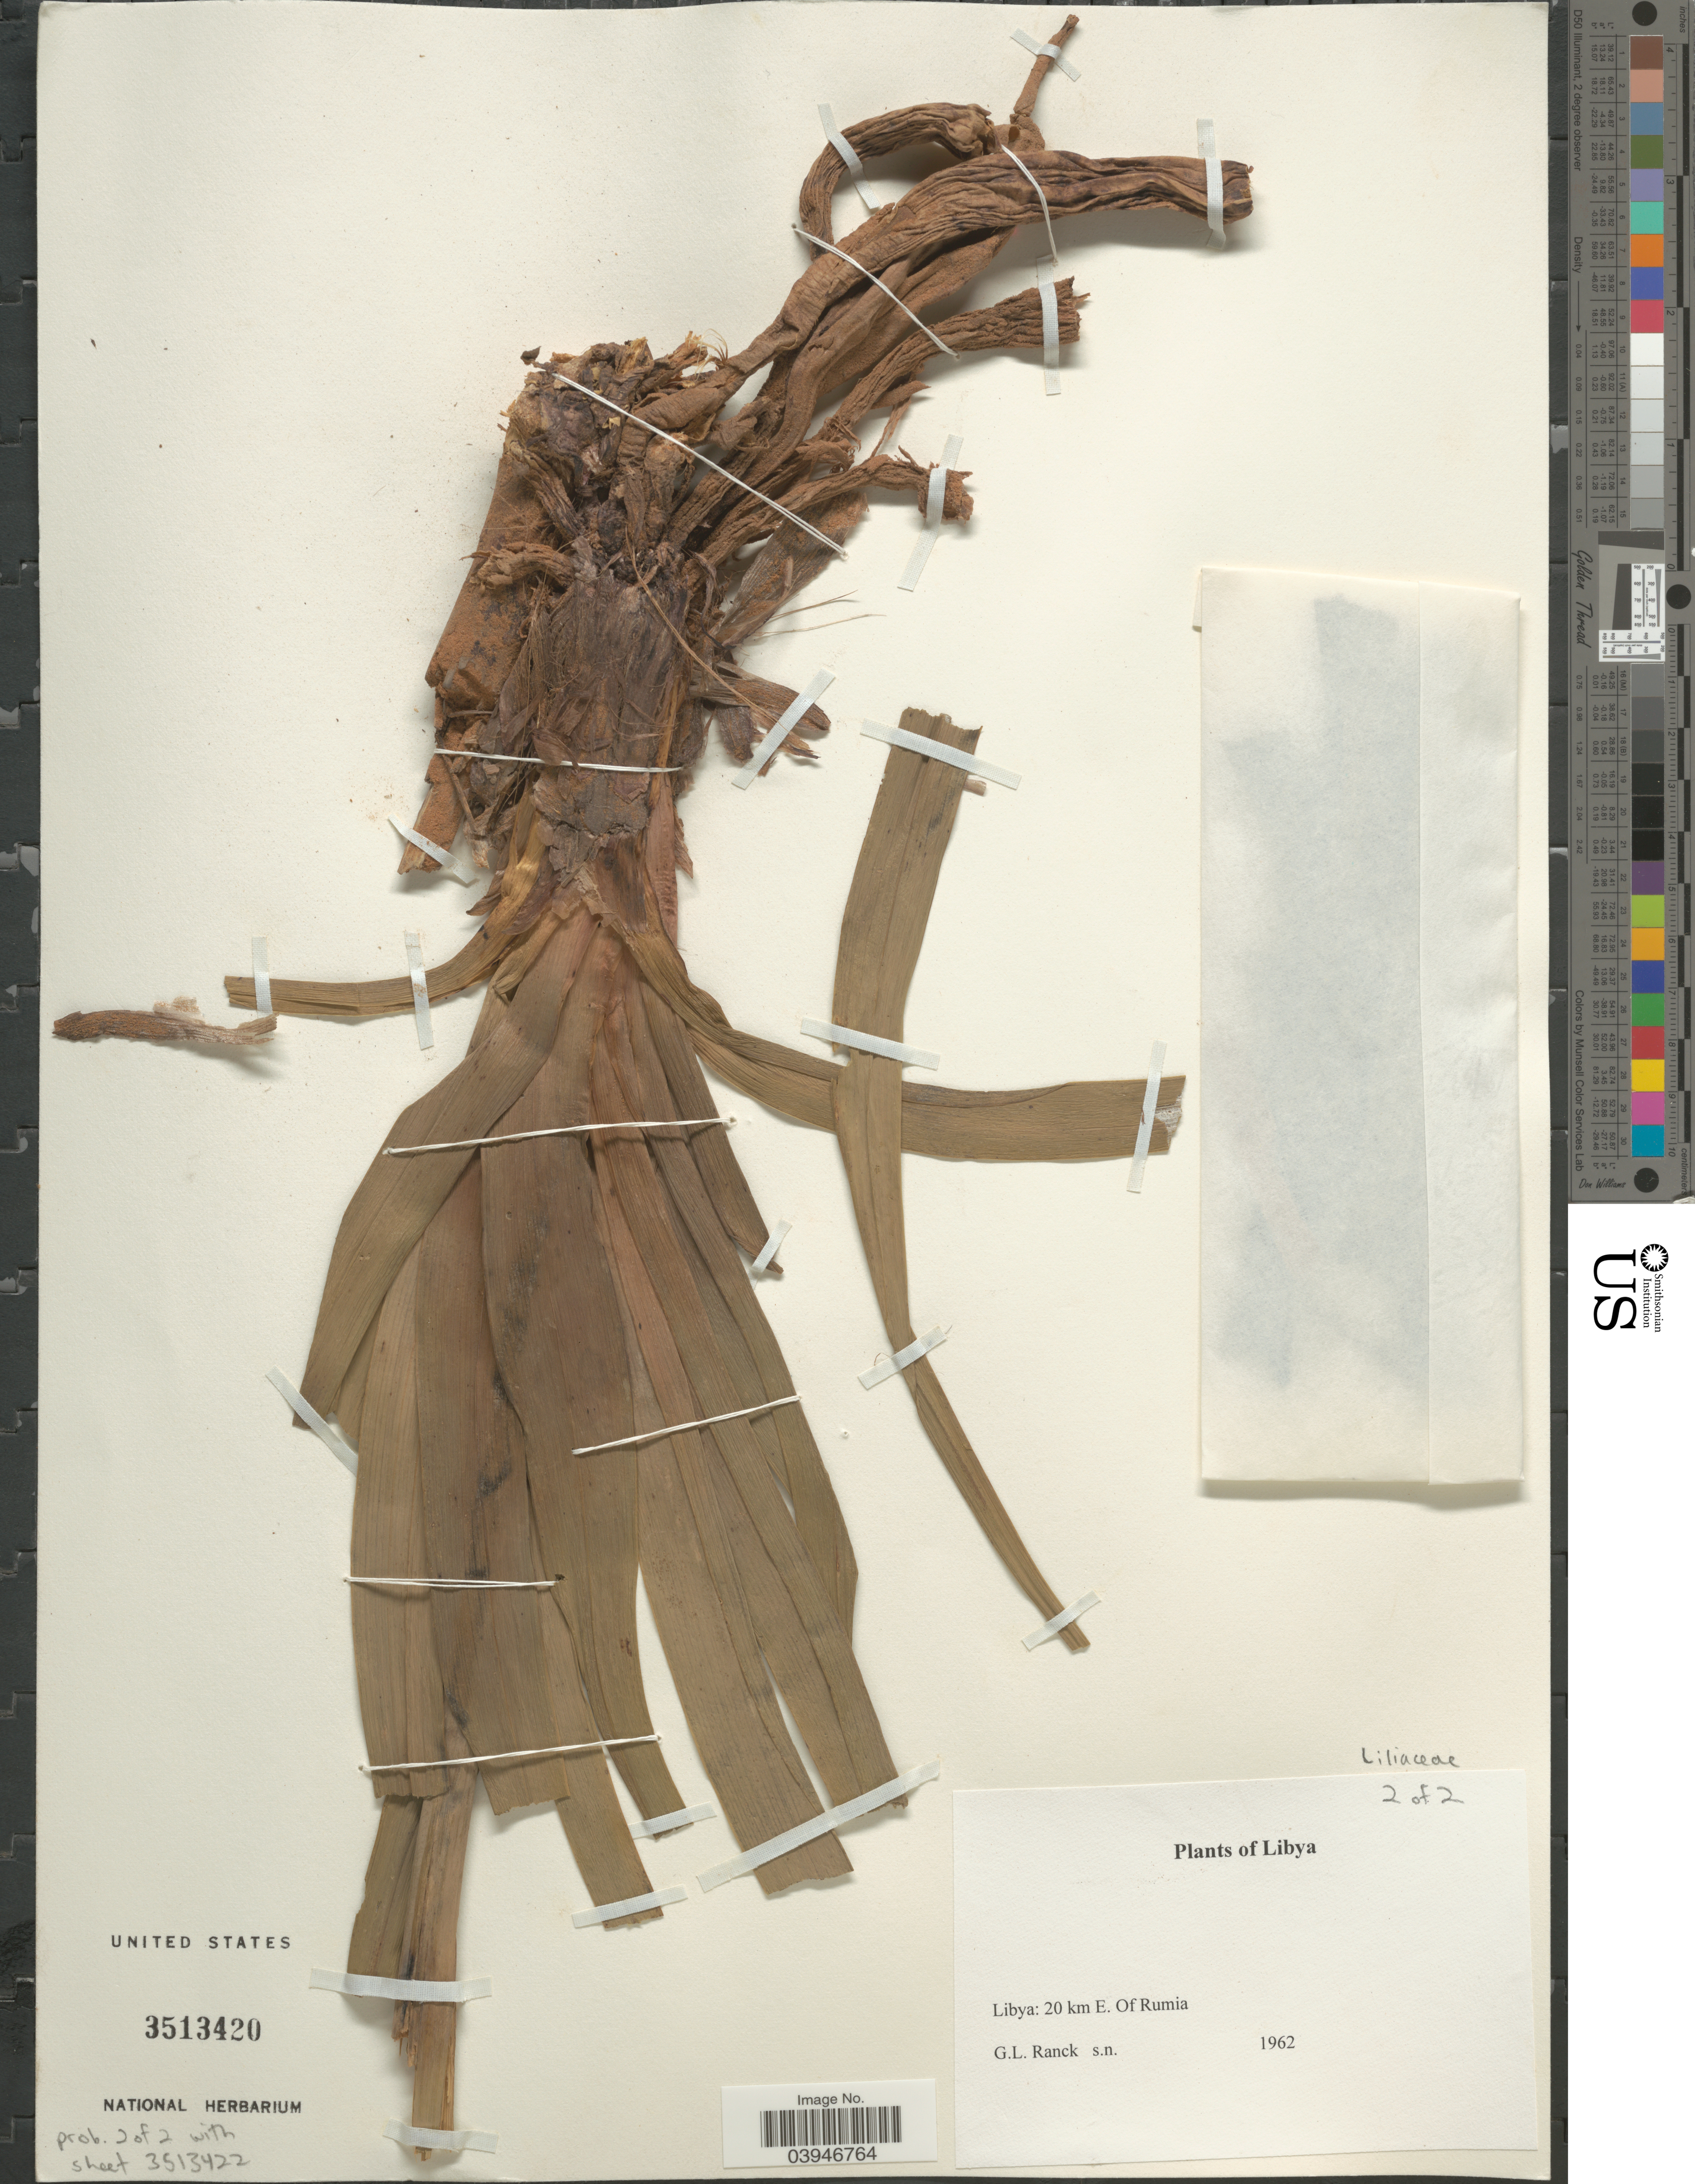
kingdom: Plantae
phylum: Tracheophyta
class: Liliopsida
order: Liliales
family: Liliaceae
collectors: G. Ranck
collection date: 1962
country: Libya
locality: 20 km E. Of Rumia.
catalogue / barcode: US 3513420